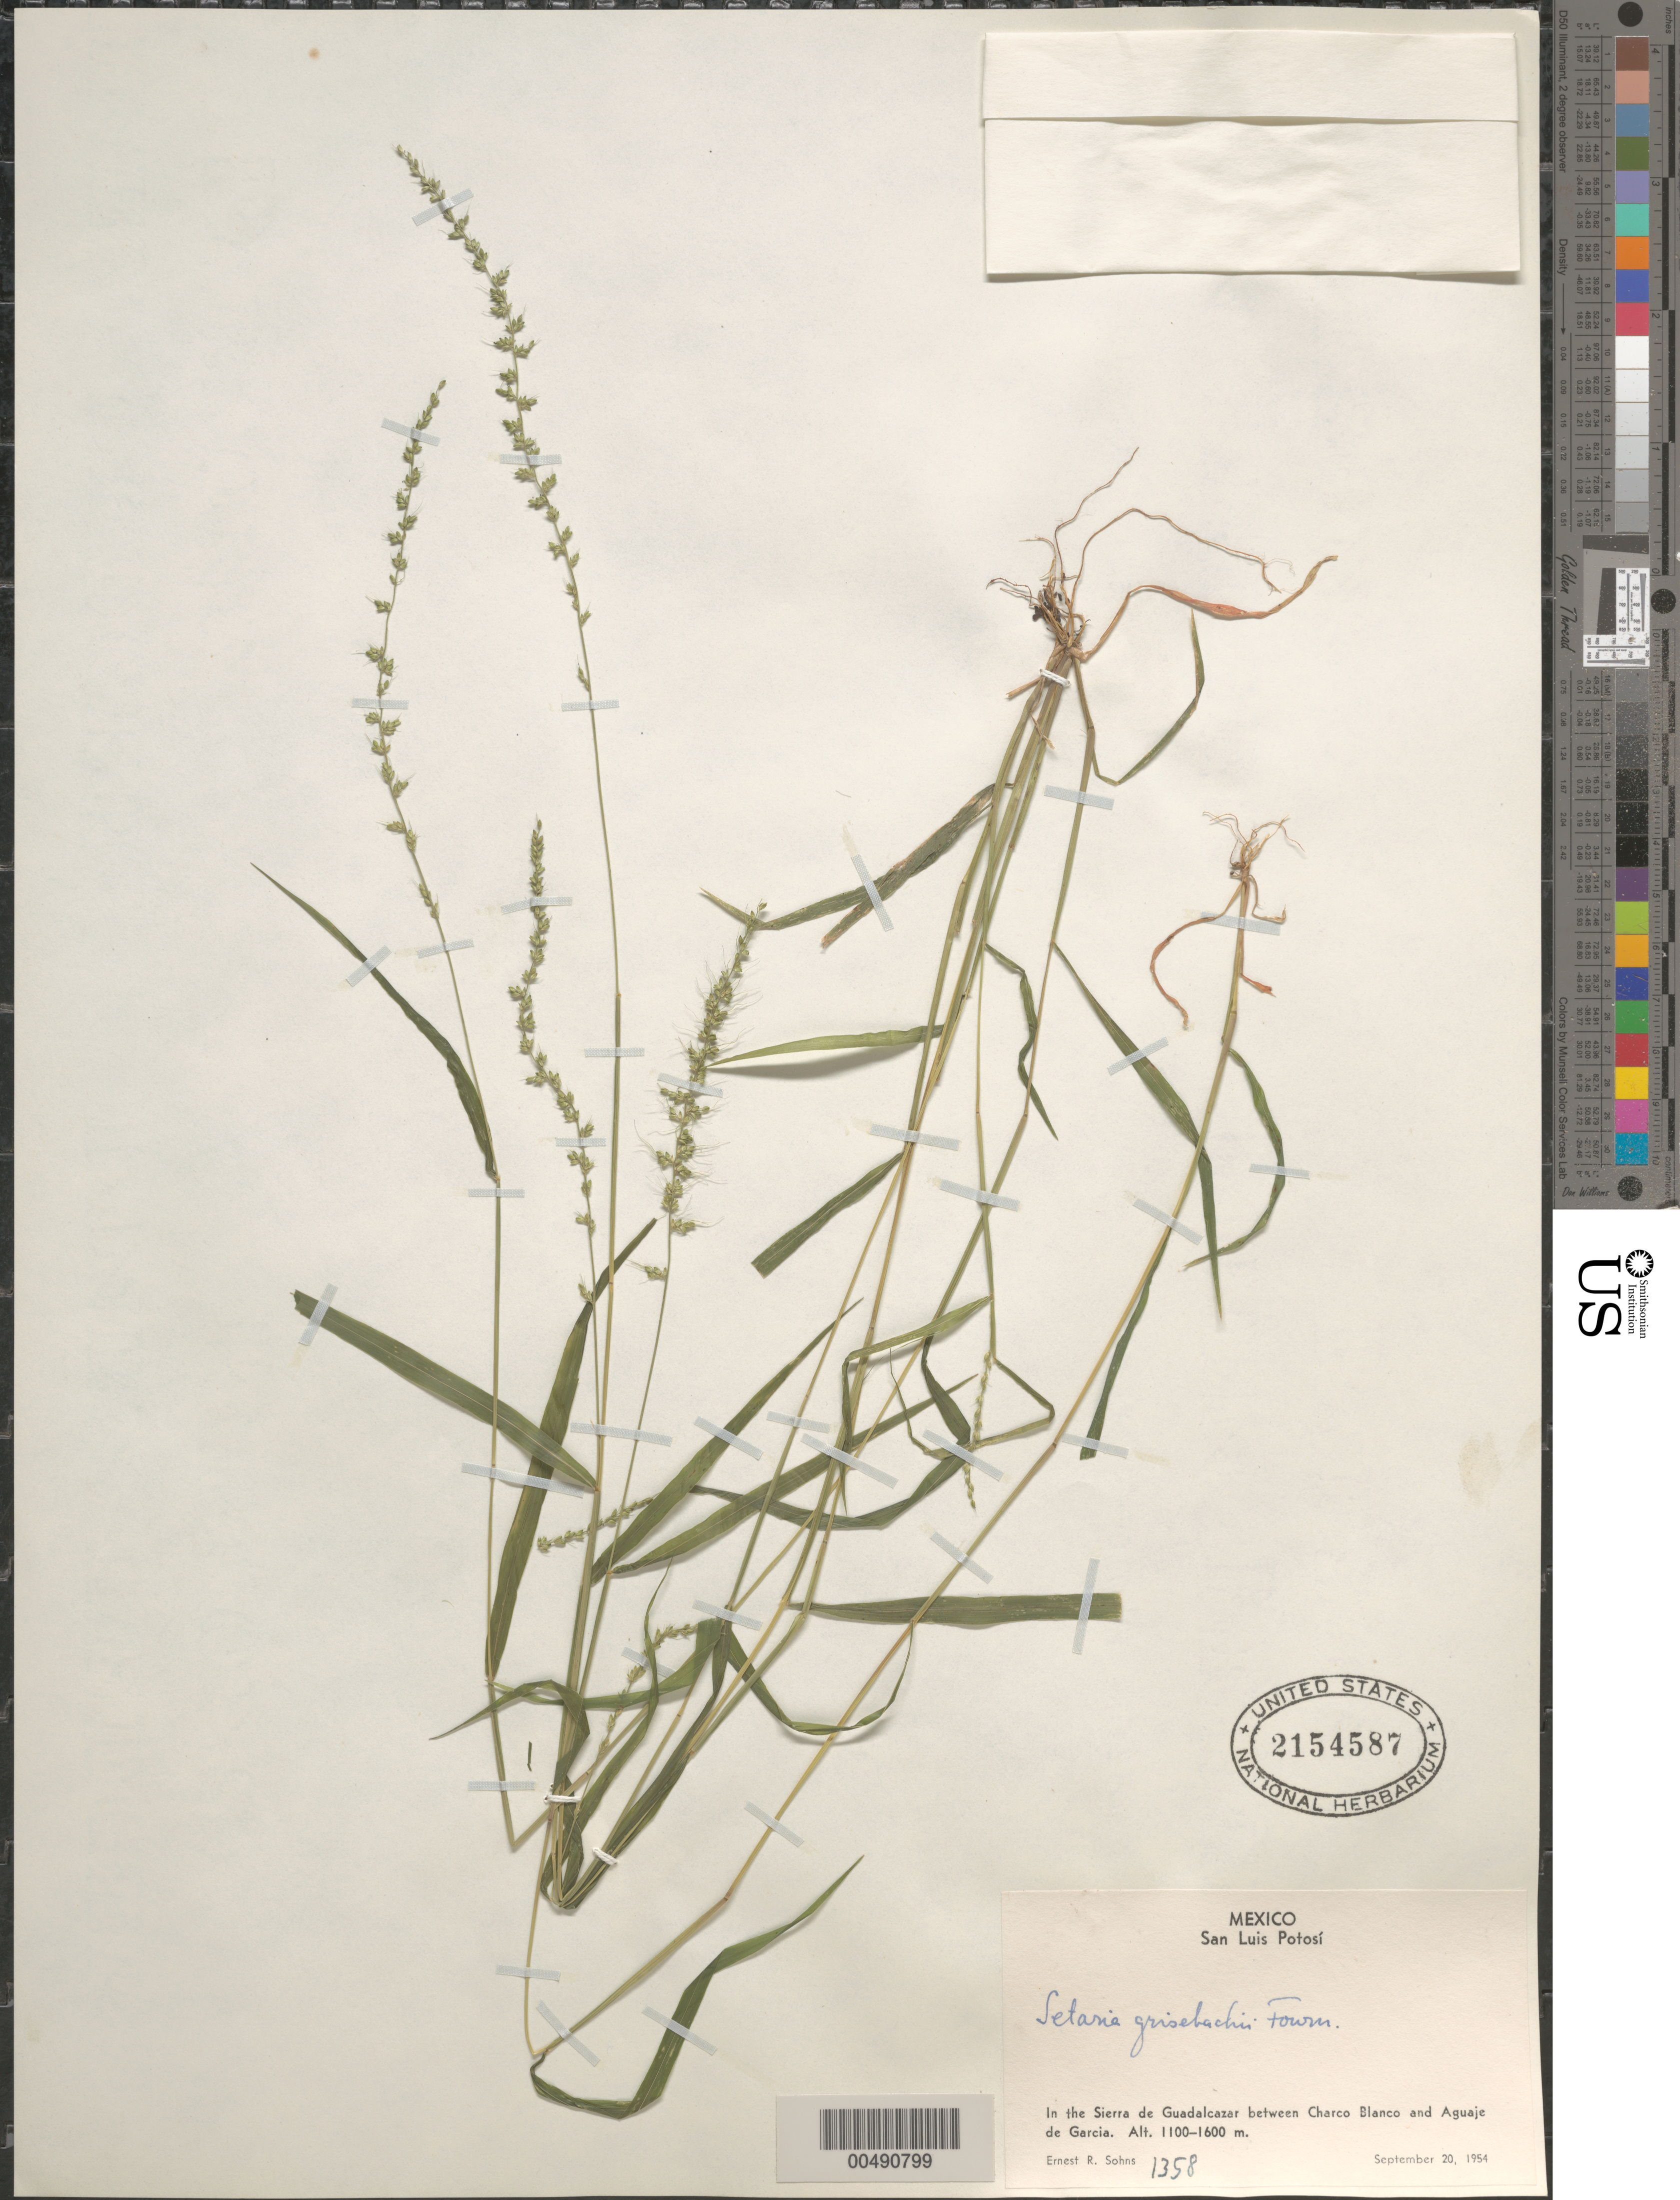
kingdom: Plantae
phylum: Tracheophyta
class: Liliopsida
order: Poales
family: Poaceae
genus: Setaria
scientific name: Setaria grisebachii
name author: E. Fourn.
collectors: E. R. Sohns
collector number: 1358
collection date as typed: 20 Sep 1954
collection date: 1954-09-20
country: Mexico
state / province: San Luis Potosi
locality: In the Sierra de Guadalcazar between Charco Blanco and Aguaje de Garcia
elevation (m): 1100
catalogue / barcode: US 2154587